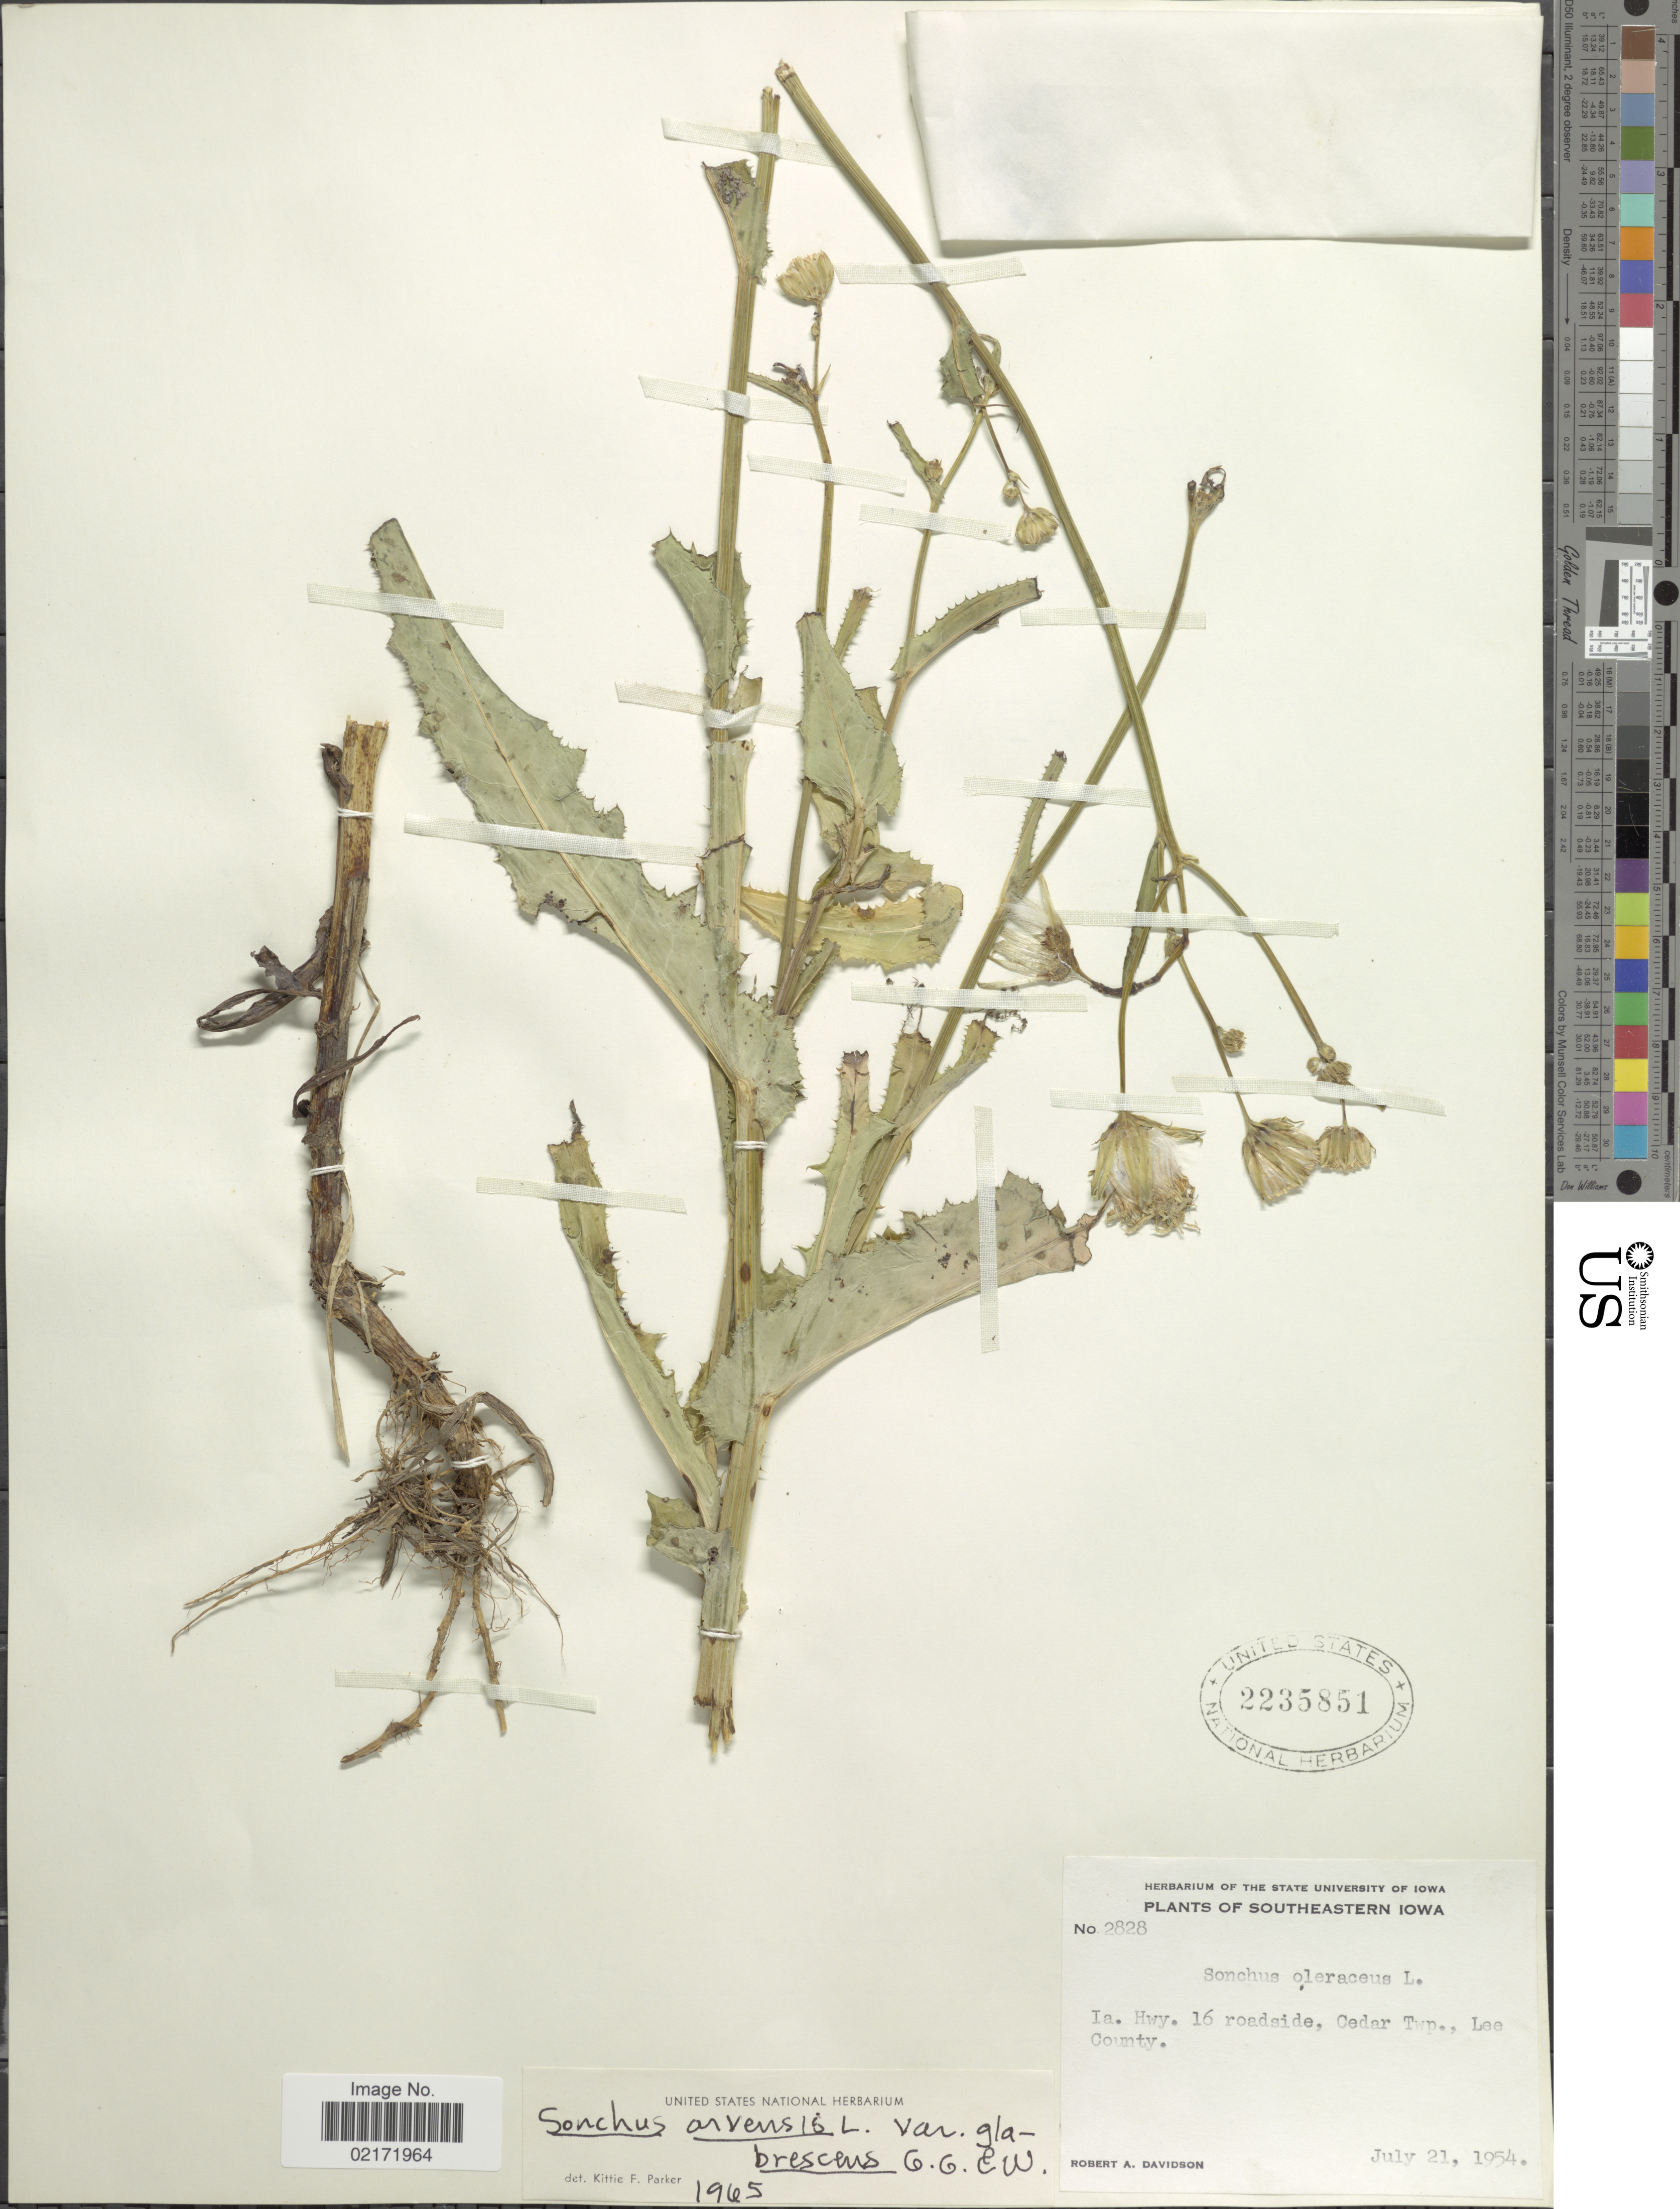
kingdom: Plantae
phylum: Tracheophyta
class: Magnoliopsida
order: Asterales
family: Asteraceae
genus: Sonchus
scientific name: Sonchus arvensis subsp. uliginosus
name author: (M. Bieb.) Nyman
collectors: R. A. Davidson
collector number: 2828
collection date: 1954-07-21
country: United States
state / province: Iowa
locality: Southeastern Iowa, Ia. Hwy. 16 roadside, Cedar Twp., Lee County.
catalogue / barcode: US 2235851